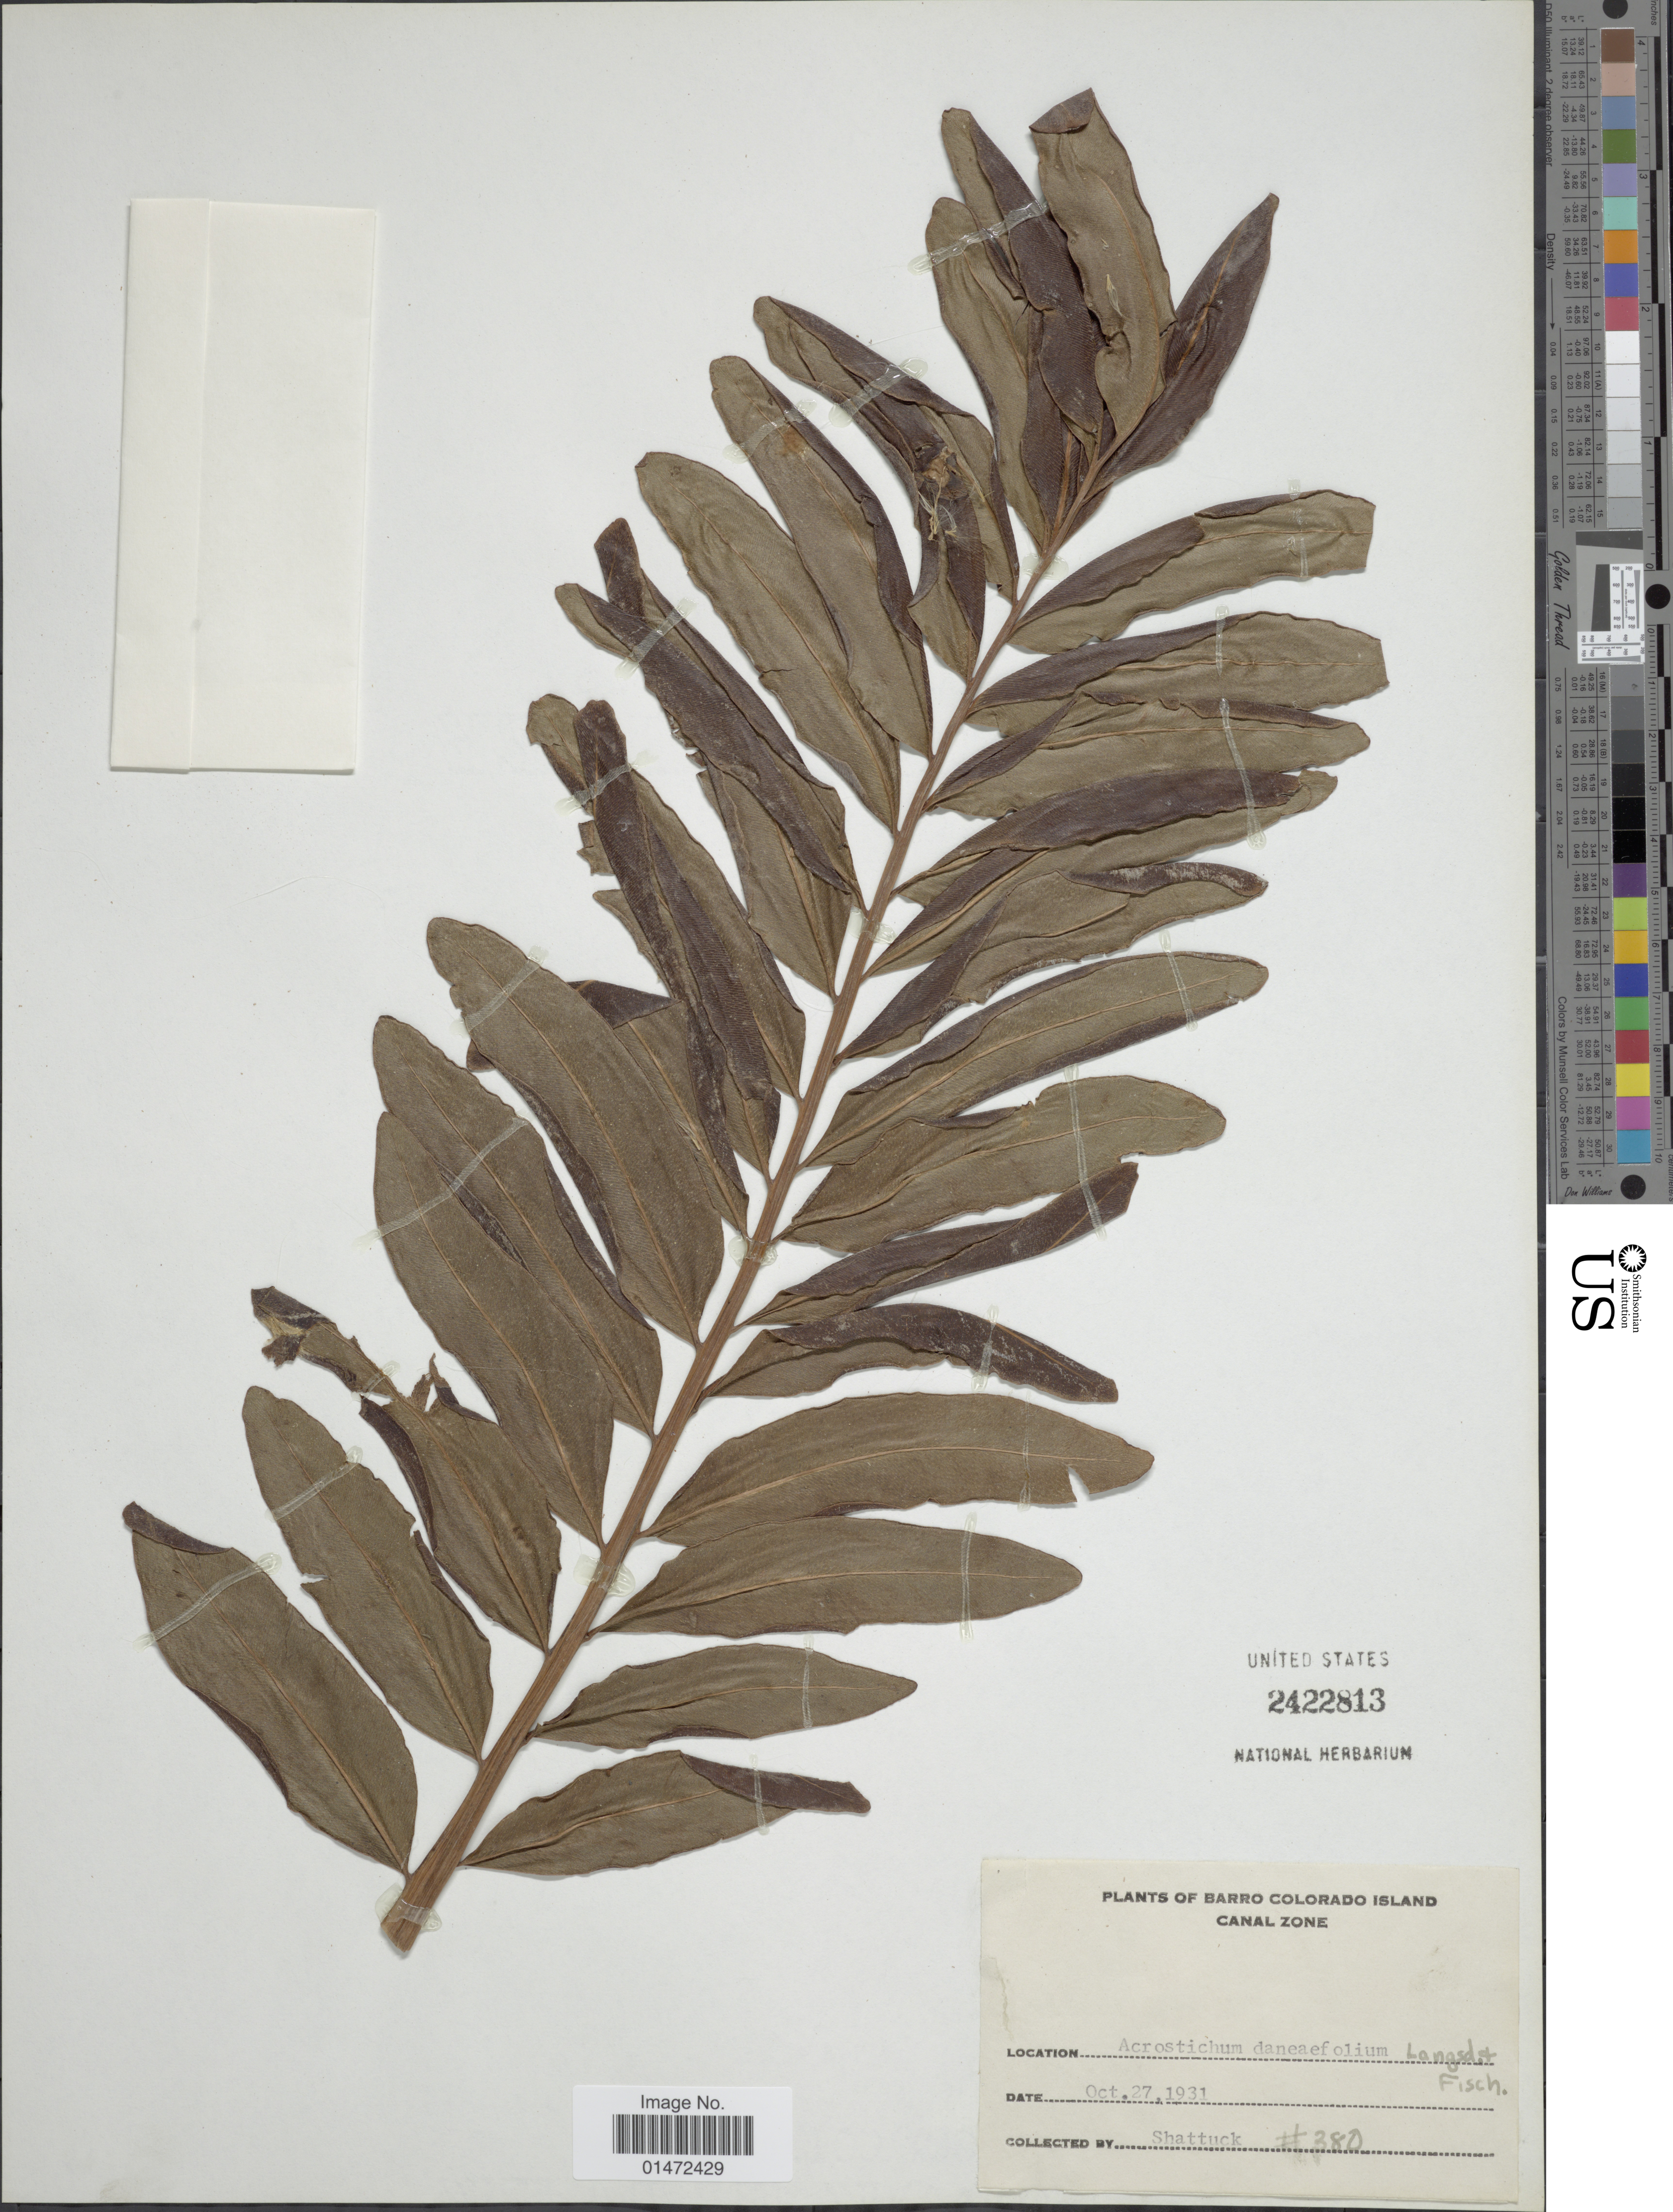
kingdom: Plantae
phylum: Tracheophyta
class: Polypodiopsida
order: Polypodiales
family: Pteridaceae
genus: Acrostichum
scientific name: Acrostichum danaeifolium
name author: Langsd. & Fisch.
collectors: Shattuck, --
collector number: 380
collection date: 1931-10-27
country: Panama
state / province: Panamá Oeste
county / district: Canal Zone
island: Barro Colorado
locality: Barro Colorado Island, Canal Zone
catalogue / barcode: US 2422813